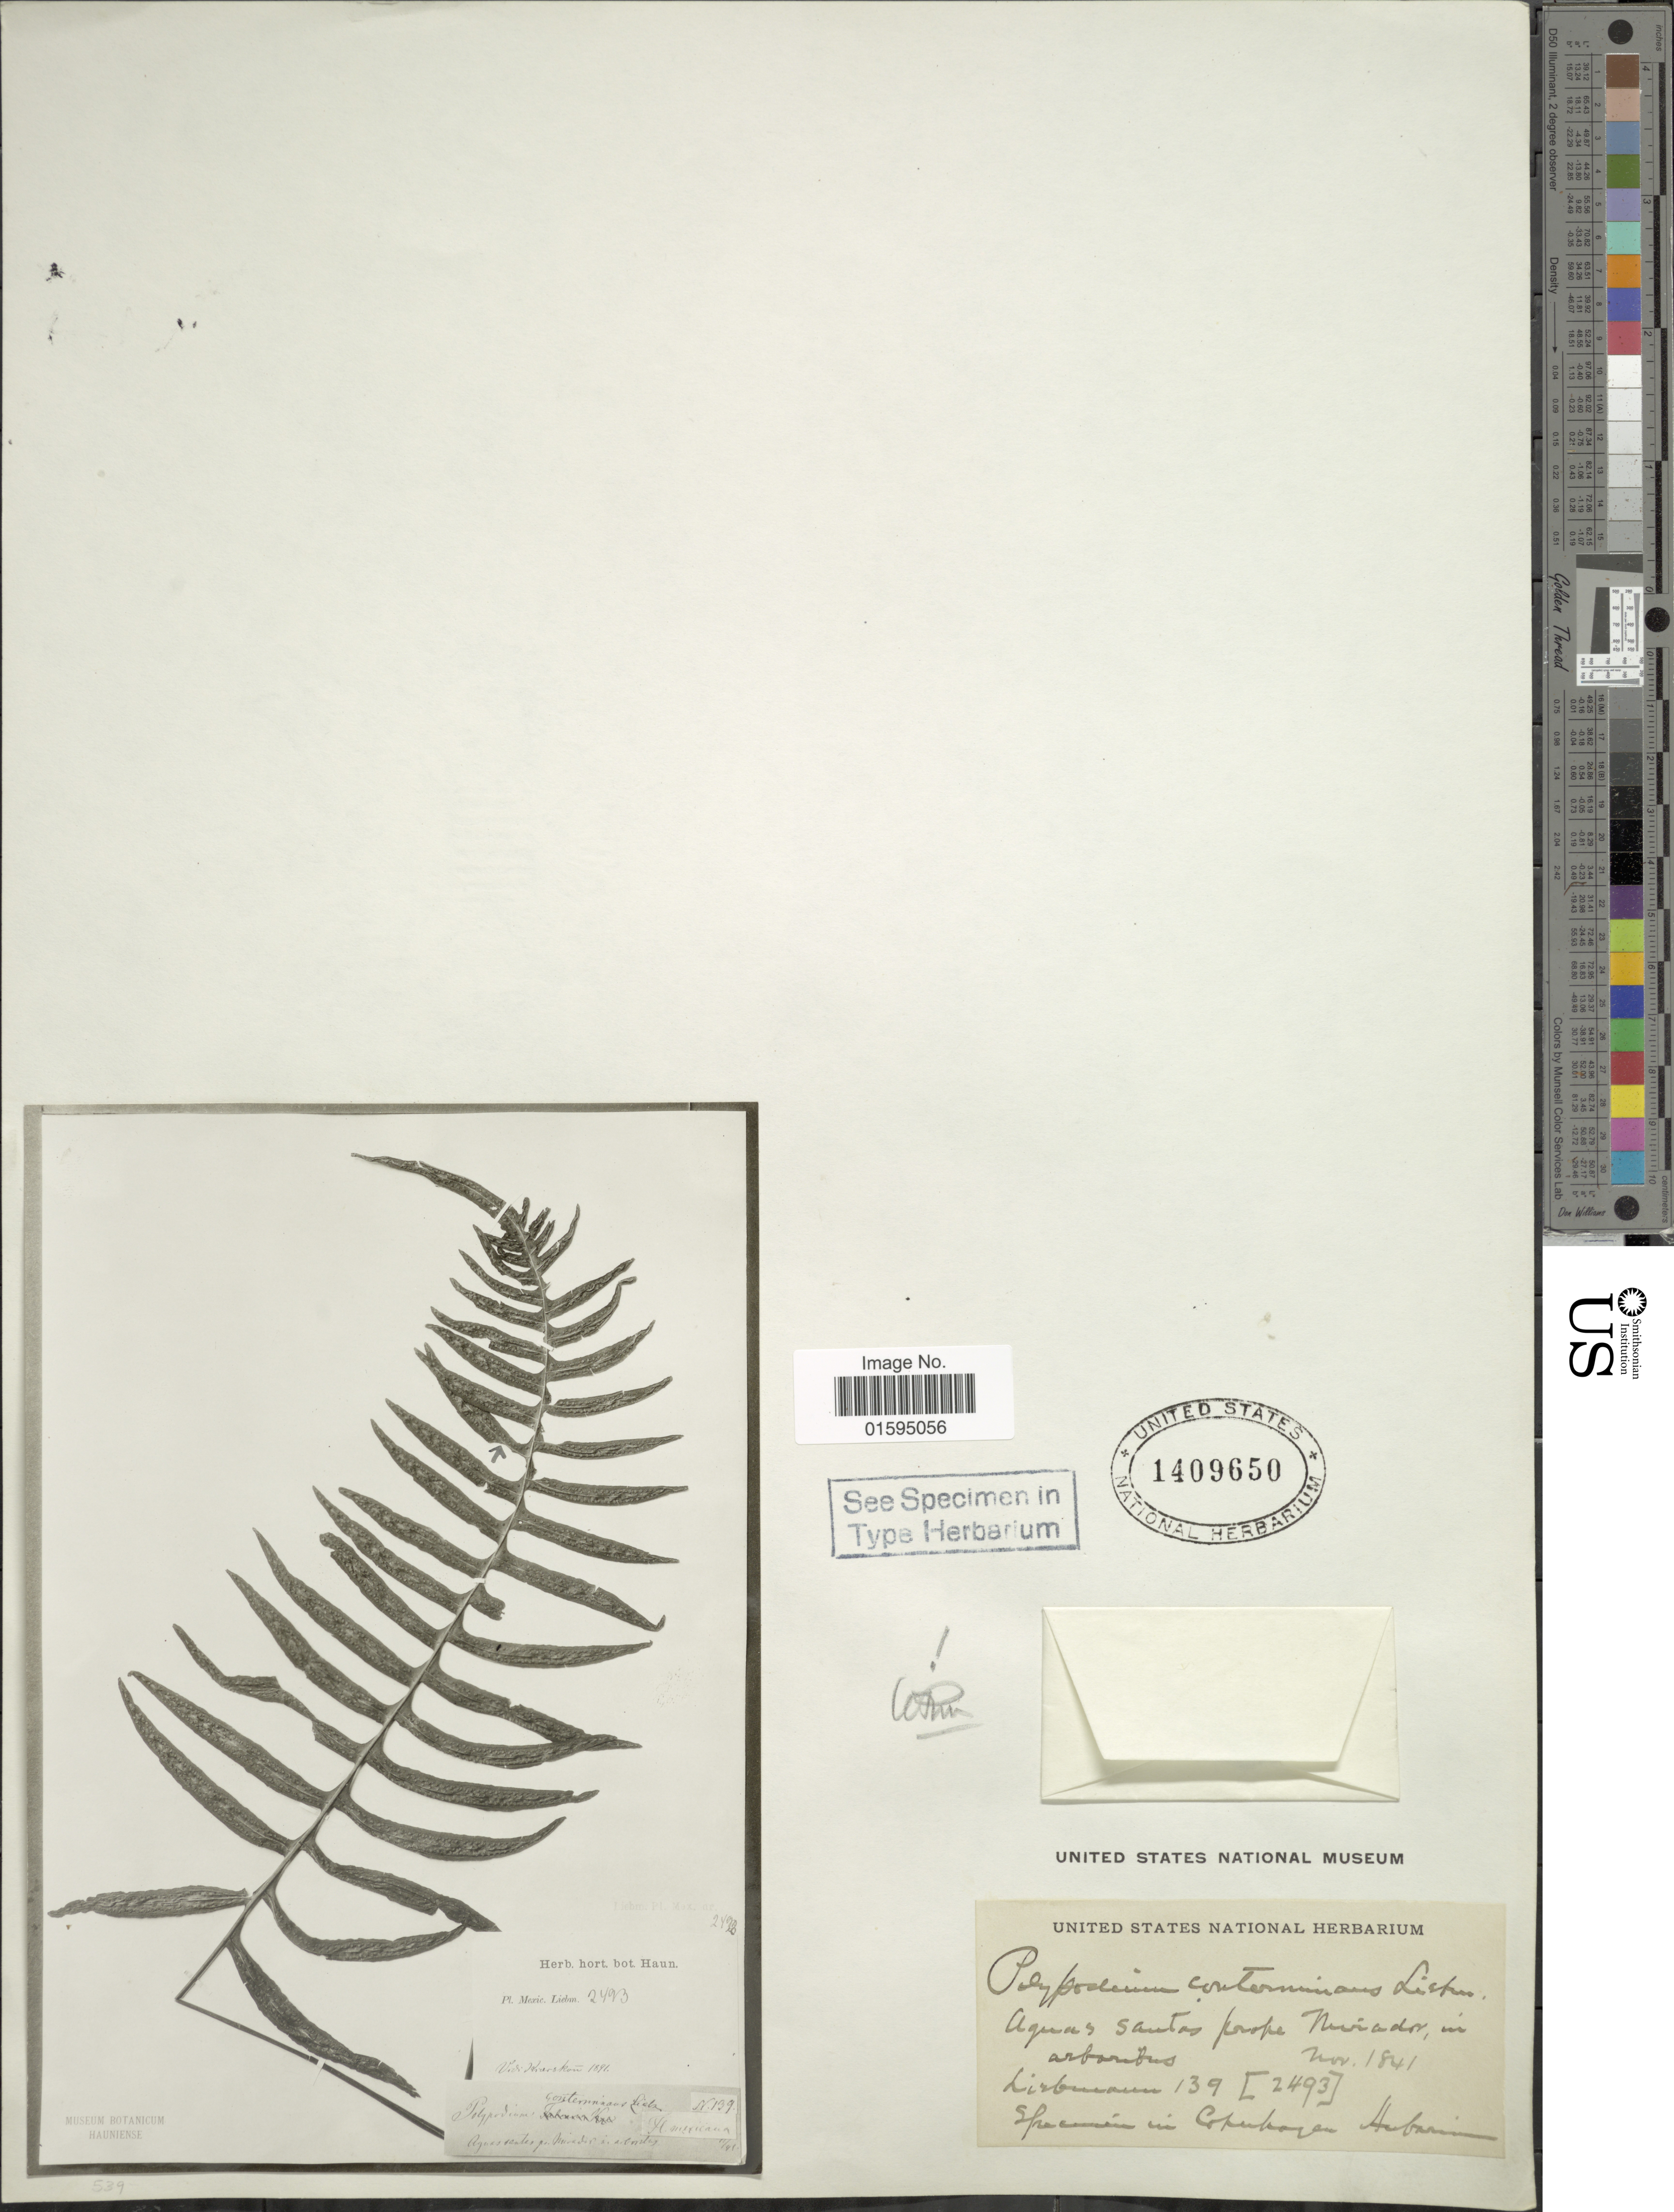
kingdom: Plantae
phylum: Tracheophyta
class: Polypodiopsida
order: Polypodiales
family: Polypodiaceae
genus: Polypodium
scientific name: Polypodium conterminans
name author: Liebm.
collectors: Liebmann, --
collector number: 139/2493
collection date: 1841-11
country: Mexico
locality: Aguas Santos Prope Niviadot in arboretus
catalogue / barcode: US 1409650